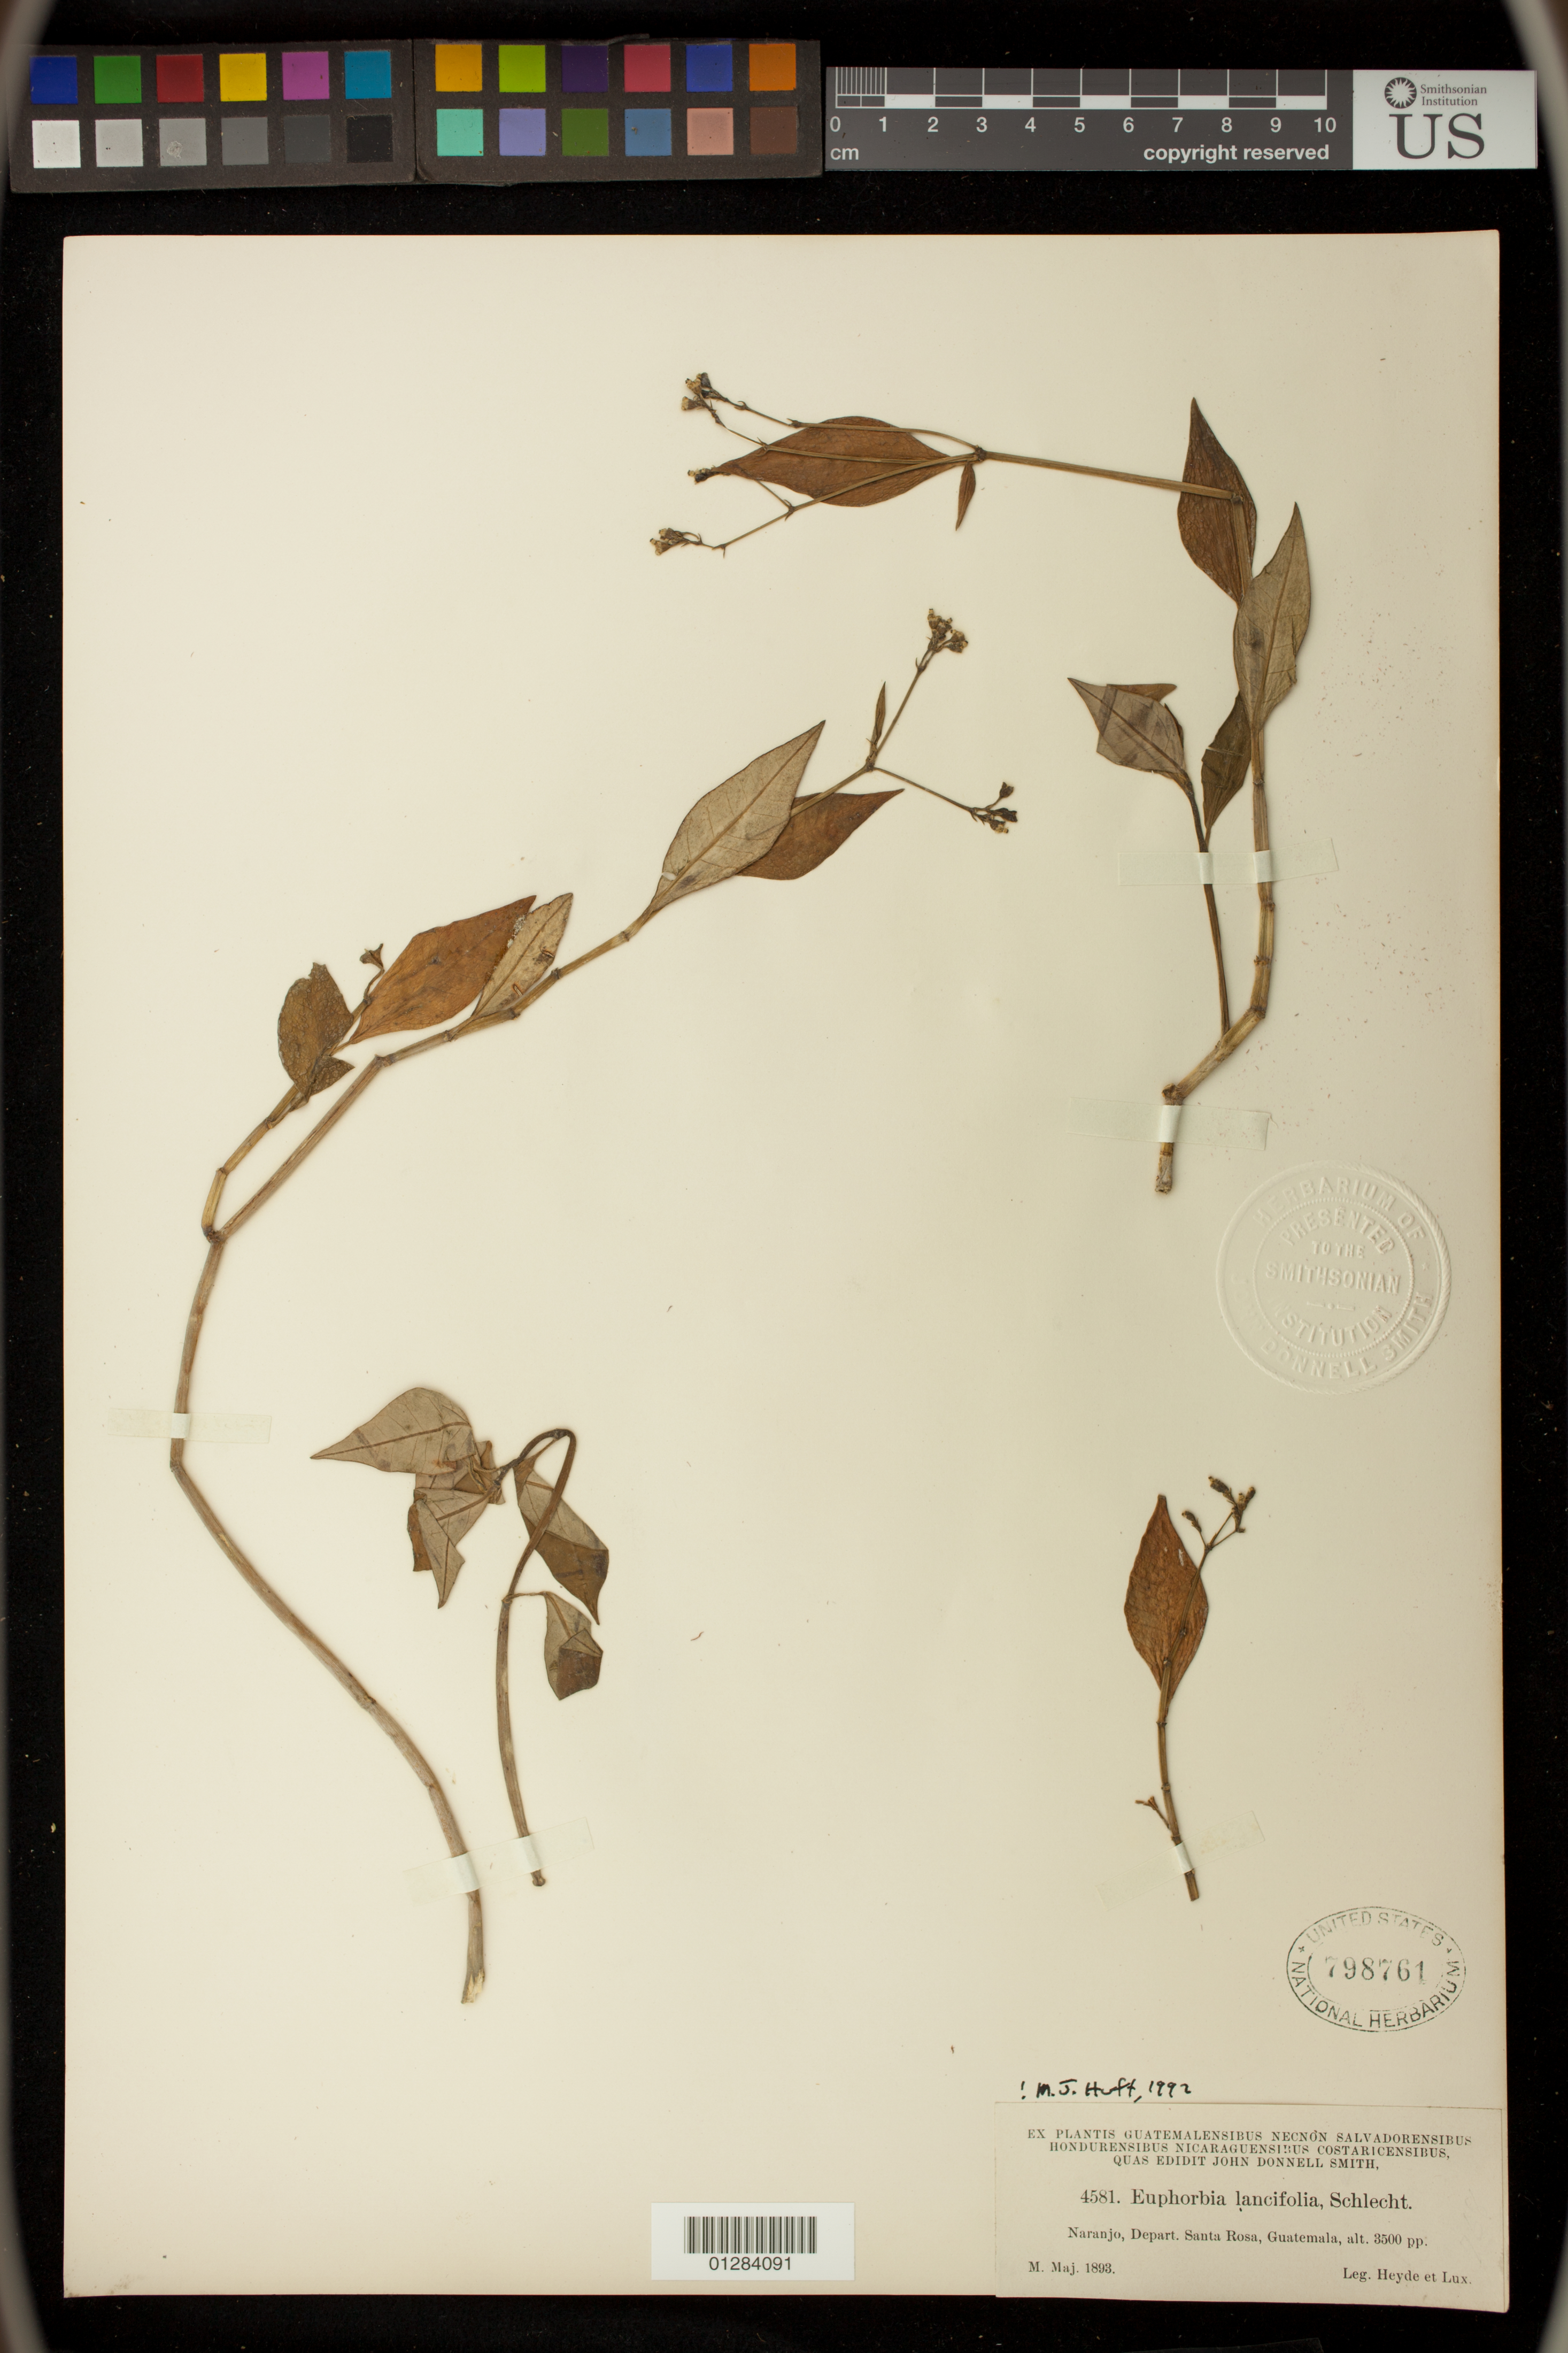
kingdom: Plantae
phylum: Tracheophyta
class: Magnoliopsida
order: Malpighiales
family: Euphorbiaceae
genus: Euphorbia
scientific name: Euphorbia lancifolia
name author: Schltdl.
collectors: Lux & Heyde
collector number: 4581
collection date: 1893-05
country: Guadeloupe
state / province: Santa Rosa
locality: Naranjo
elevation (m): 3500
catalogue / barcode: US 798761